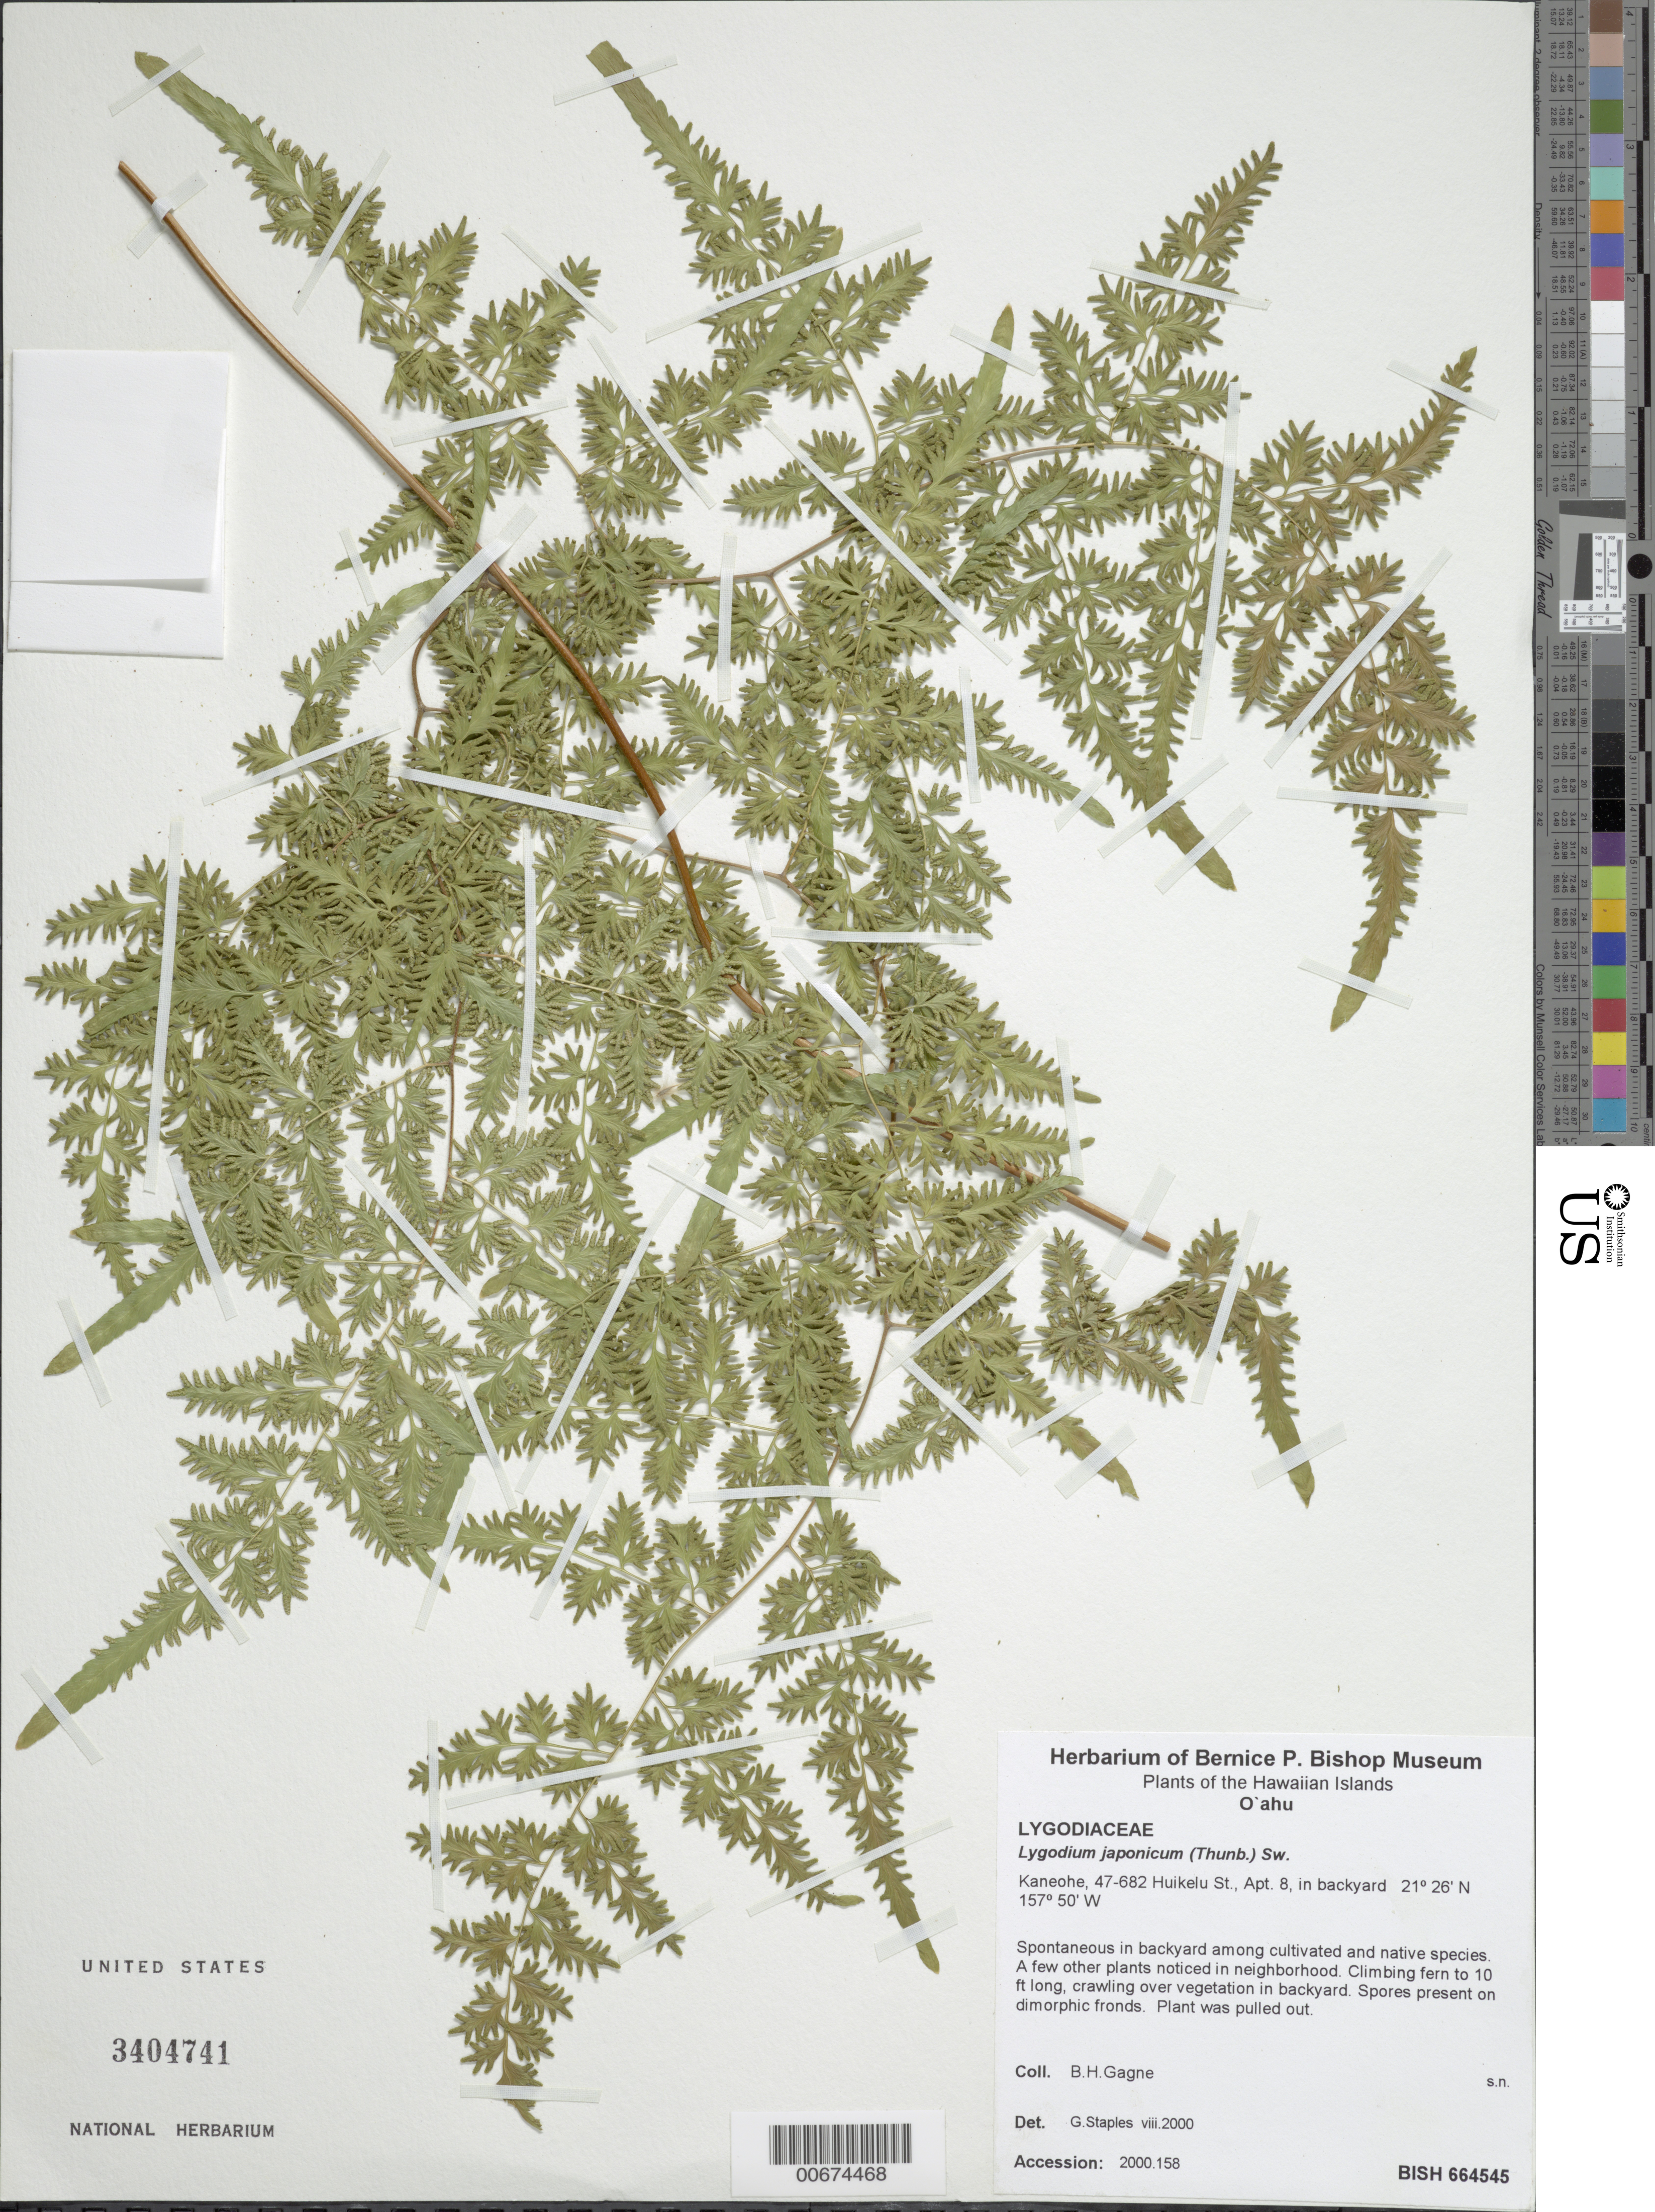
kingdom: Plantae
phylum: Tracheophyta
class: Polypodiopsida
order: Schizaeales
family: Lygodiaceae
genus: Lygodium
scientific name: Lygodium japonicum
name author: (Thunb.) Sw.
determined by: Staples, G. W.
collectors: B. H. Gagné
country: United States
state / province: Hawaii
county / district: Honolulu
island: Oahu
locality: Kaneohe, 47-682 Huikelu St., Apt. 8, in backyard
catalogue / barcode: US 3404741